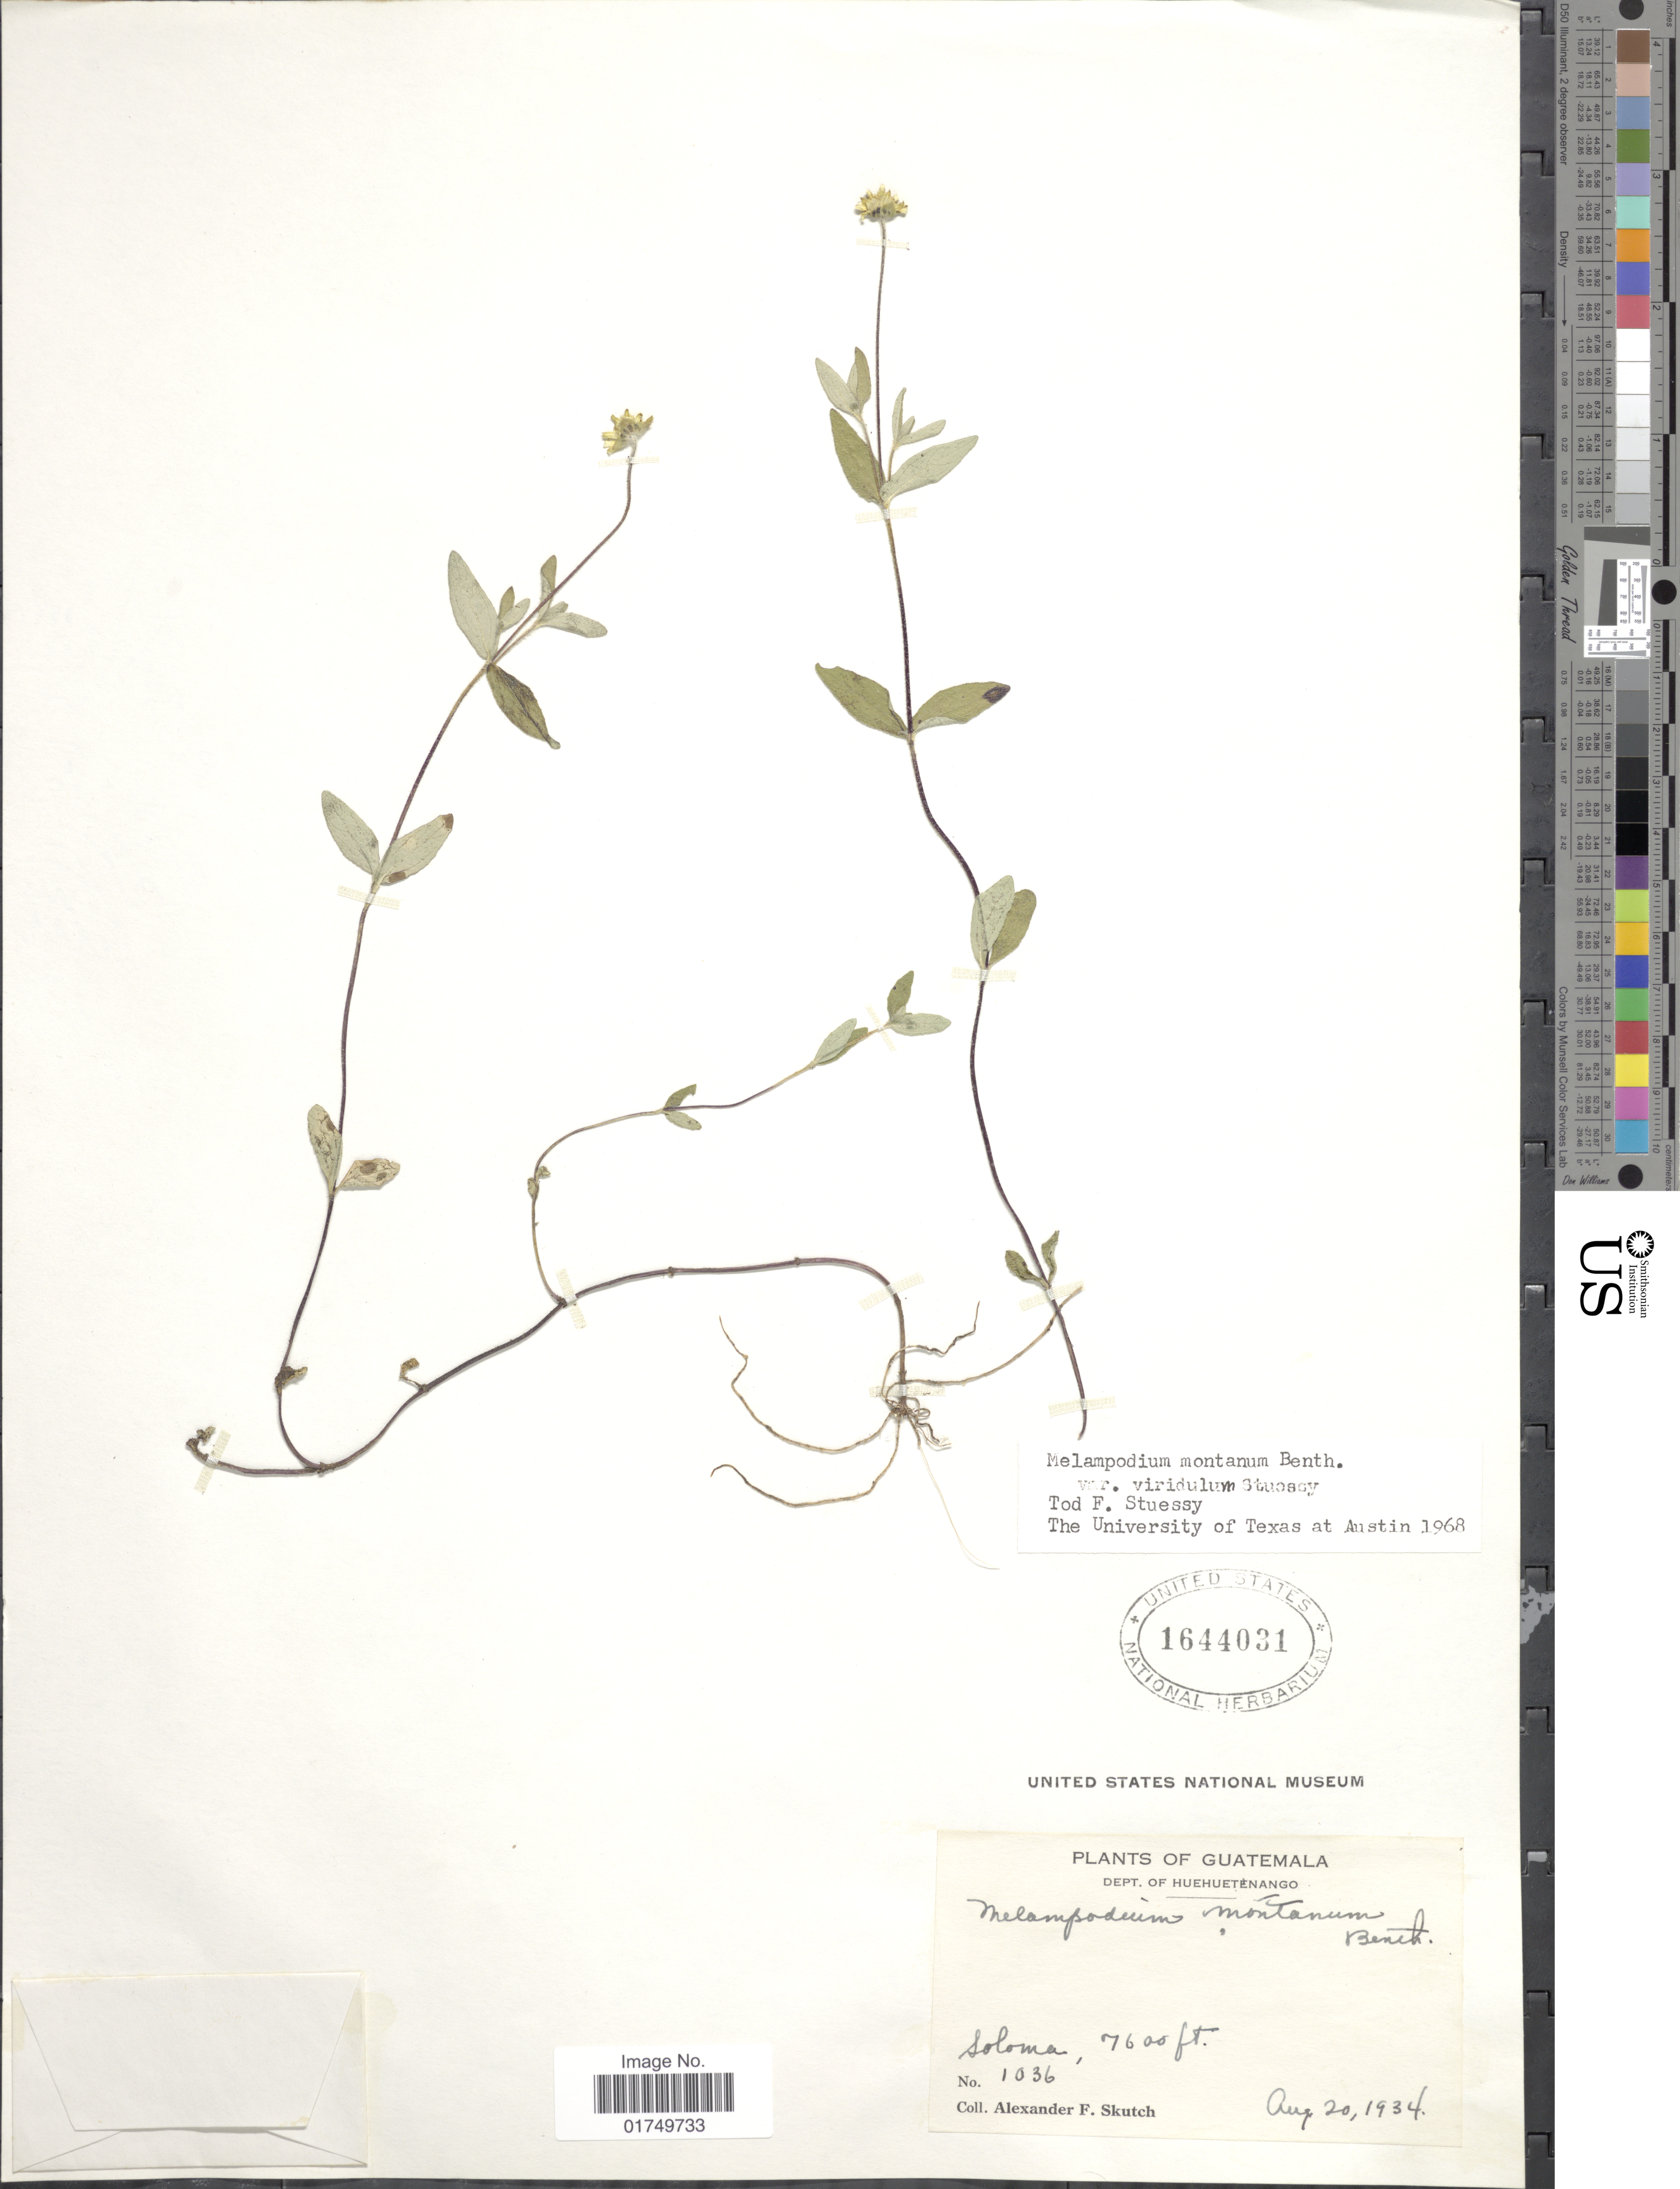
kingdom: Plantae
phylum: Tracheophyta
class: Magnoliopsida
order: Asterales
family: Asteraceae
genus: Melampodium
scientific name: Melampodium montanum var. viridulum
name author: Stuessy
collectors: A. F. Skutch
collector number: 1036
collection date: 1934-08-20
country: Guatemala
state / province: Huehuetenango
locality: Soloma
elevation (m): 2316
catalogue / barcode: US 1644031